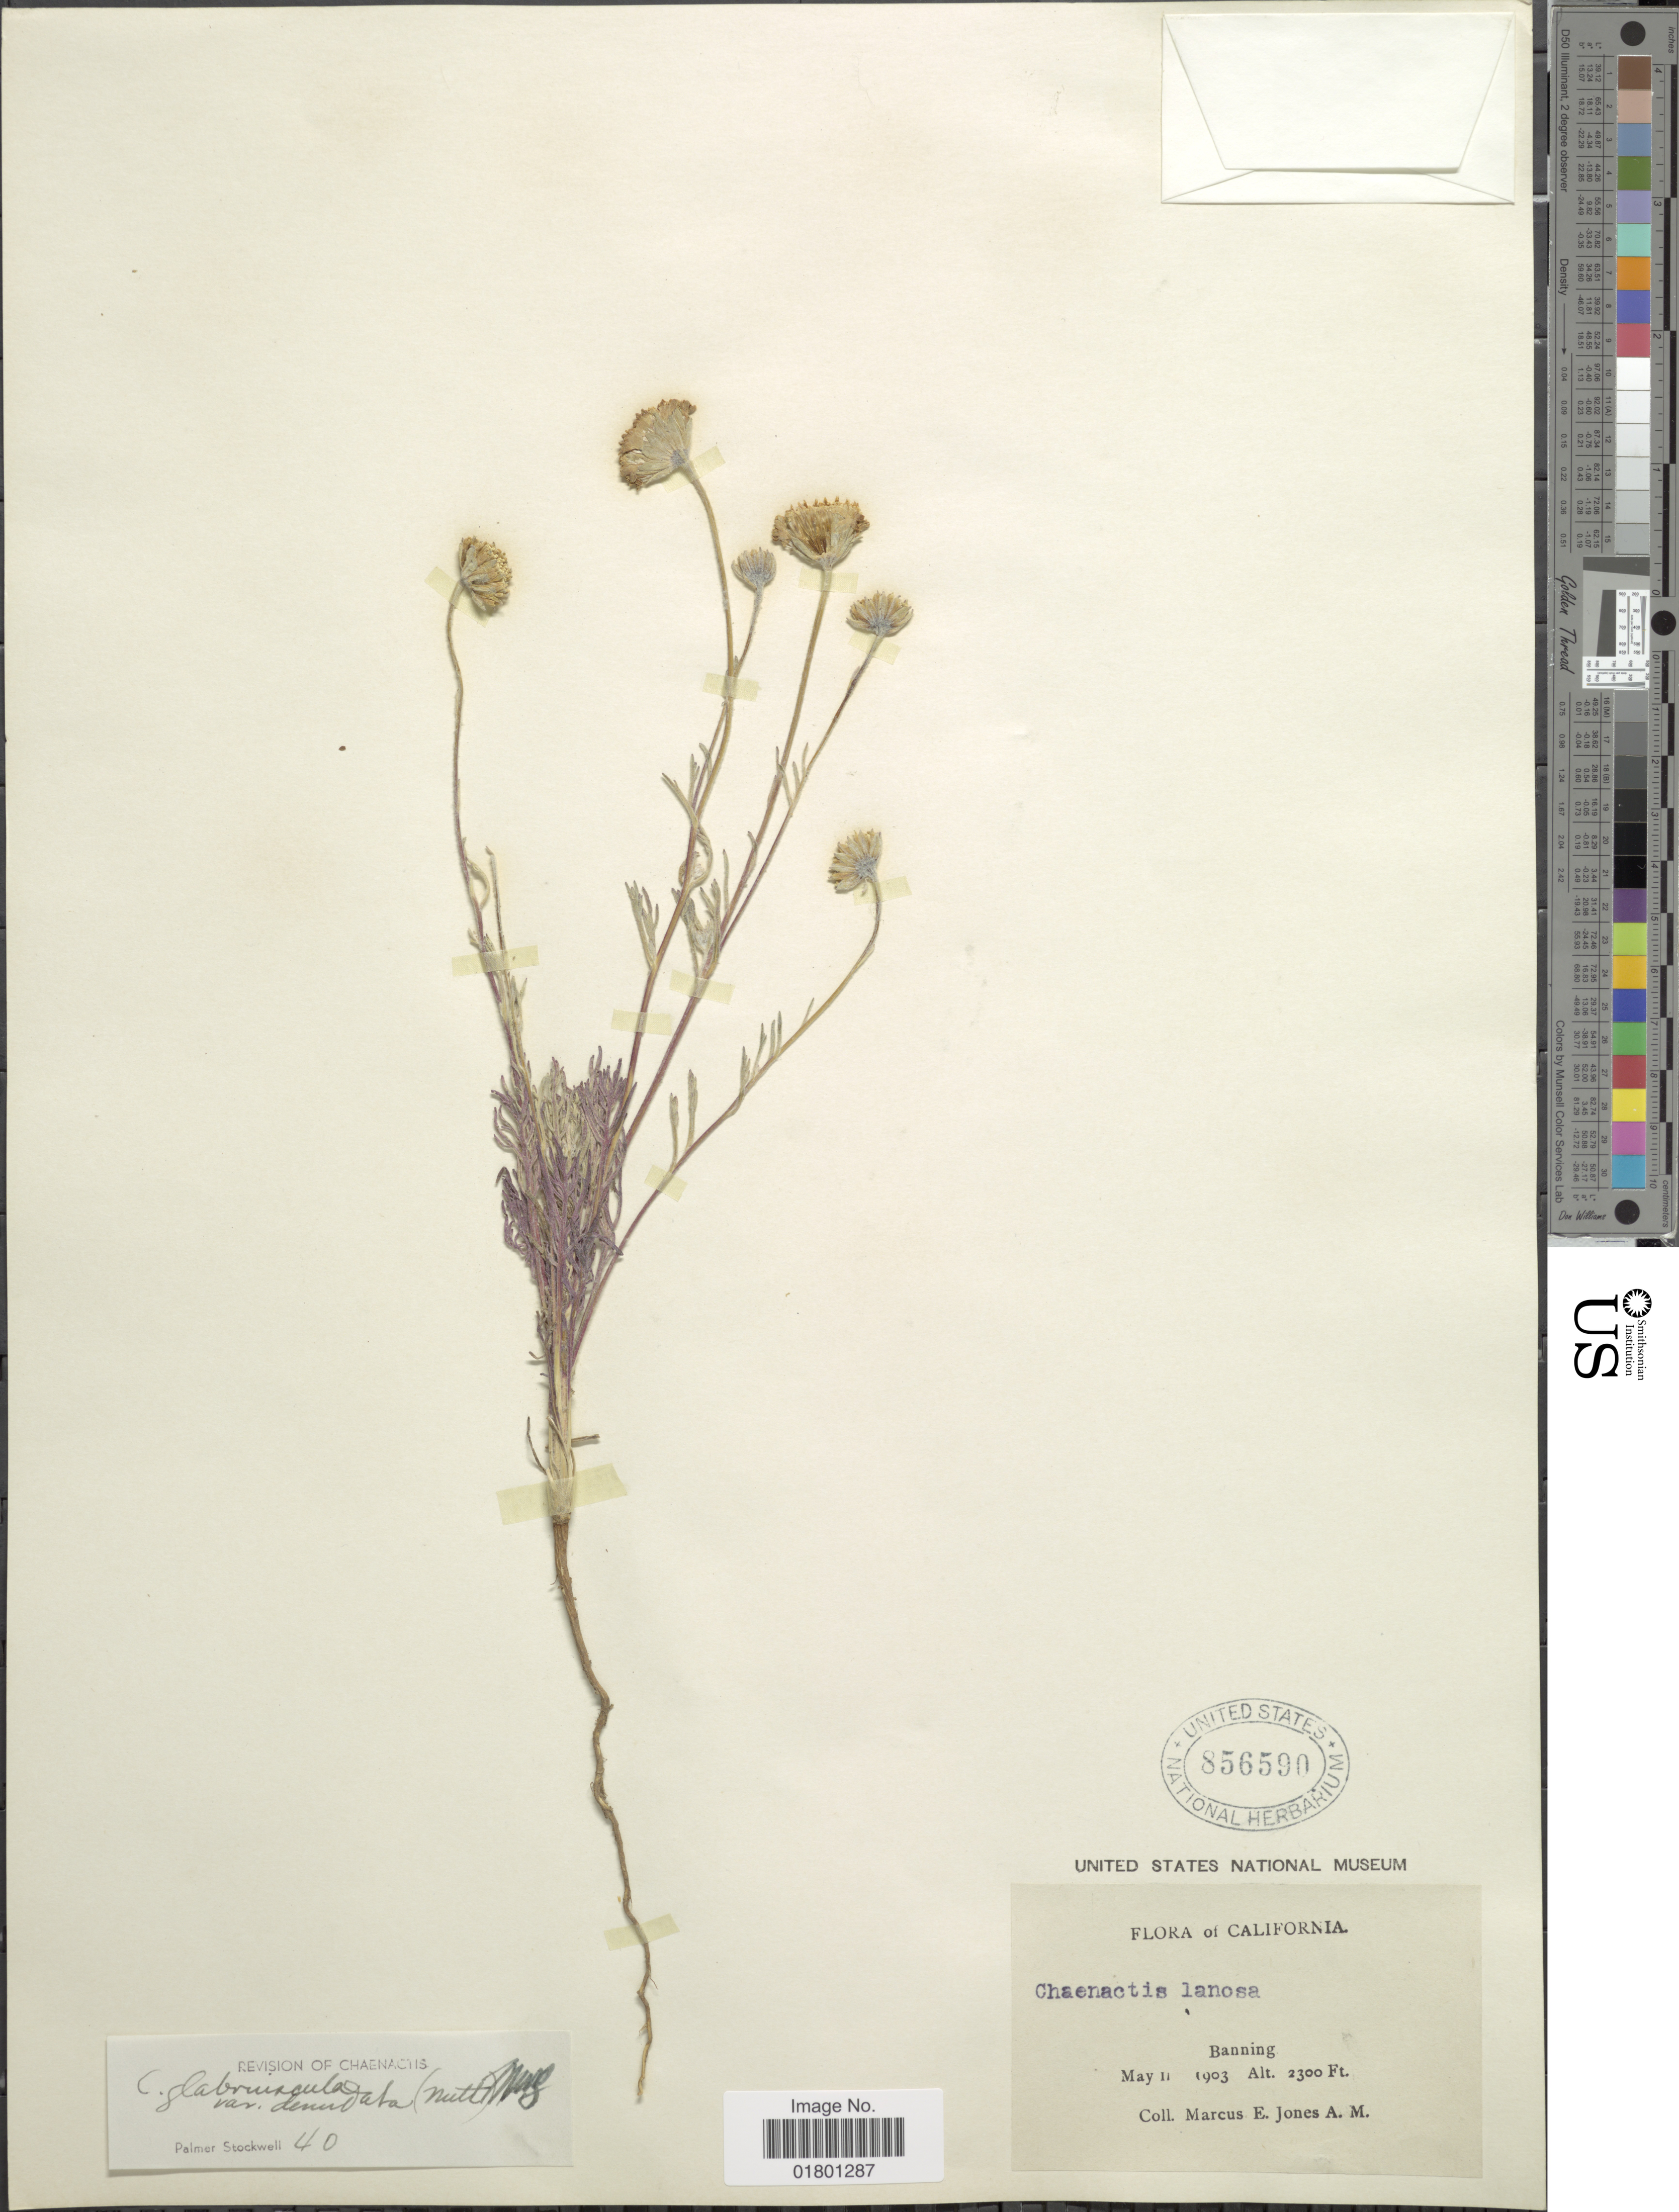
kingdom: Plantae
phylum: Tracheophyta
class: Magnoliopsida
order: Asterales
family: Asteraceae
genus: Chaenactis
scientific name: Chaenactis glabriuscula var. denudata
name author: (Nutt.) Munz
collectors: M. E. Jones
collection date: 1903-05-11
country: United States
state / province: California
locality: Banning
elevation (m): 701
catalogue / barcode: US 856590